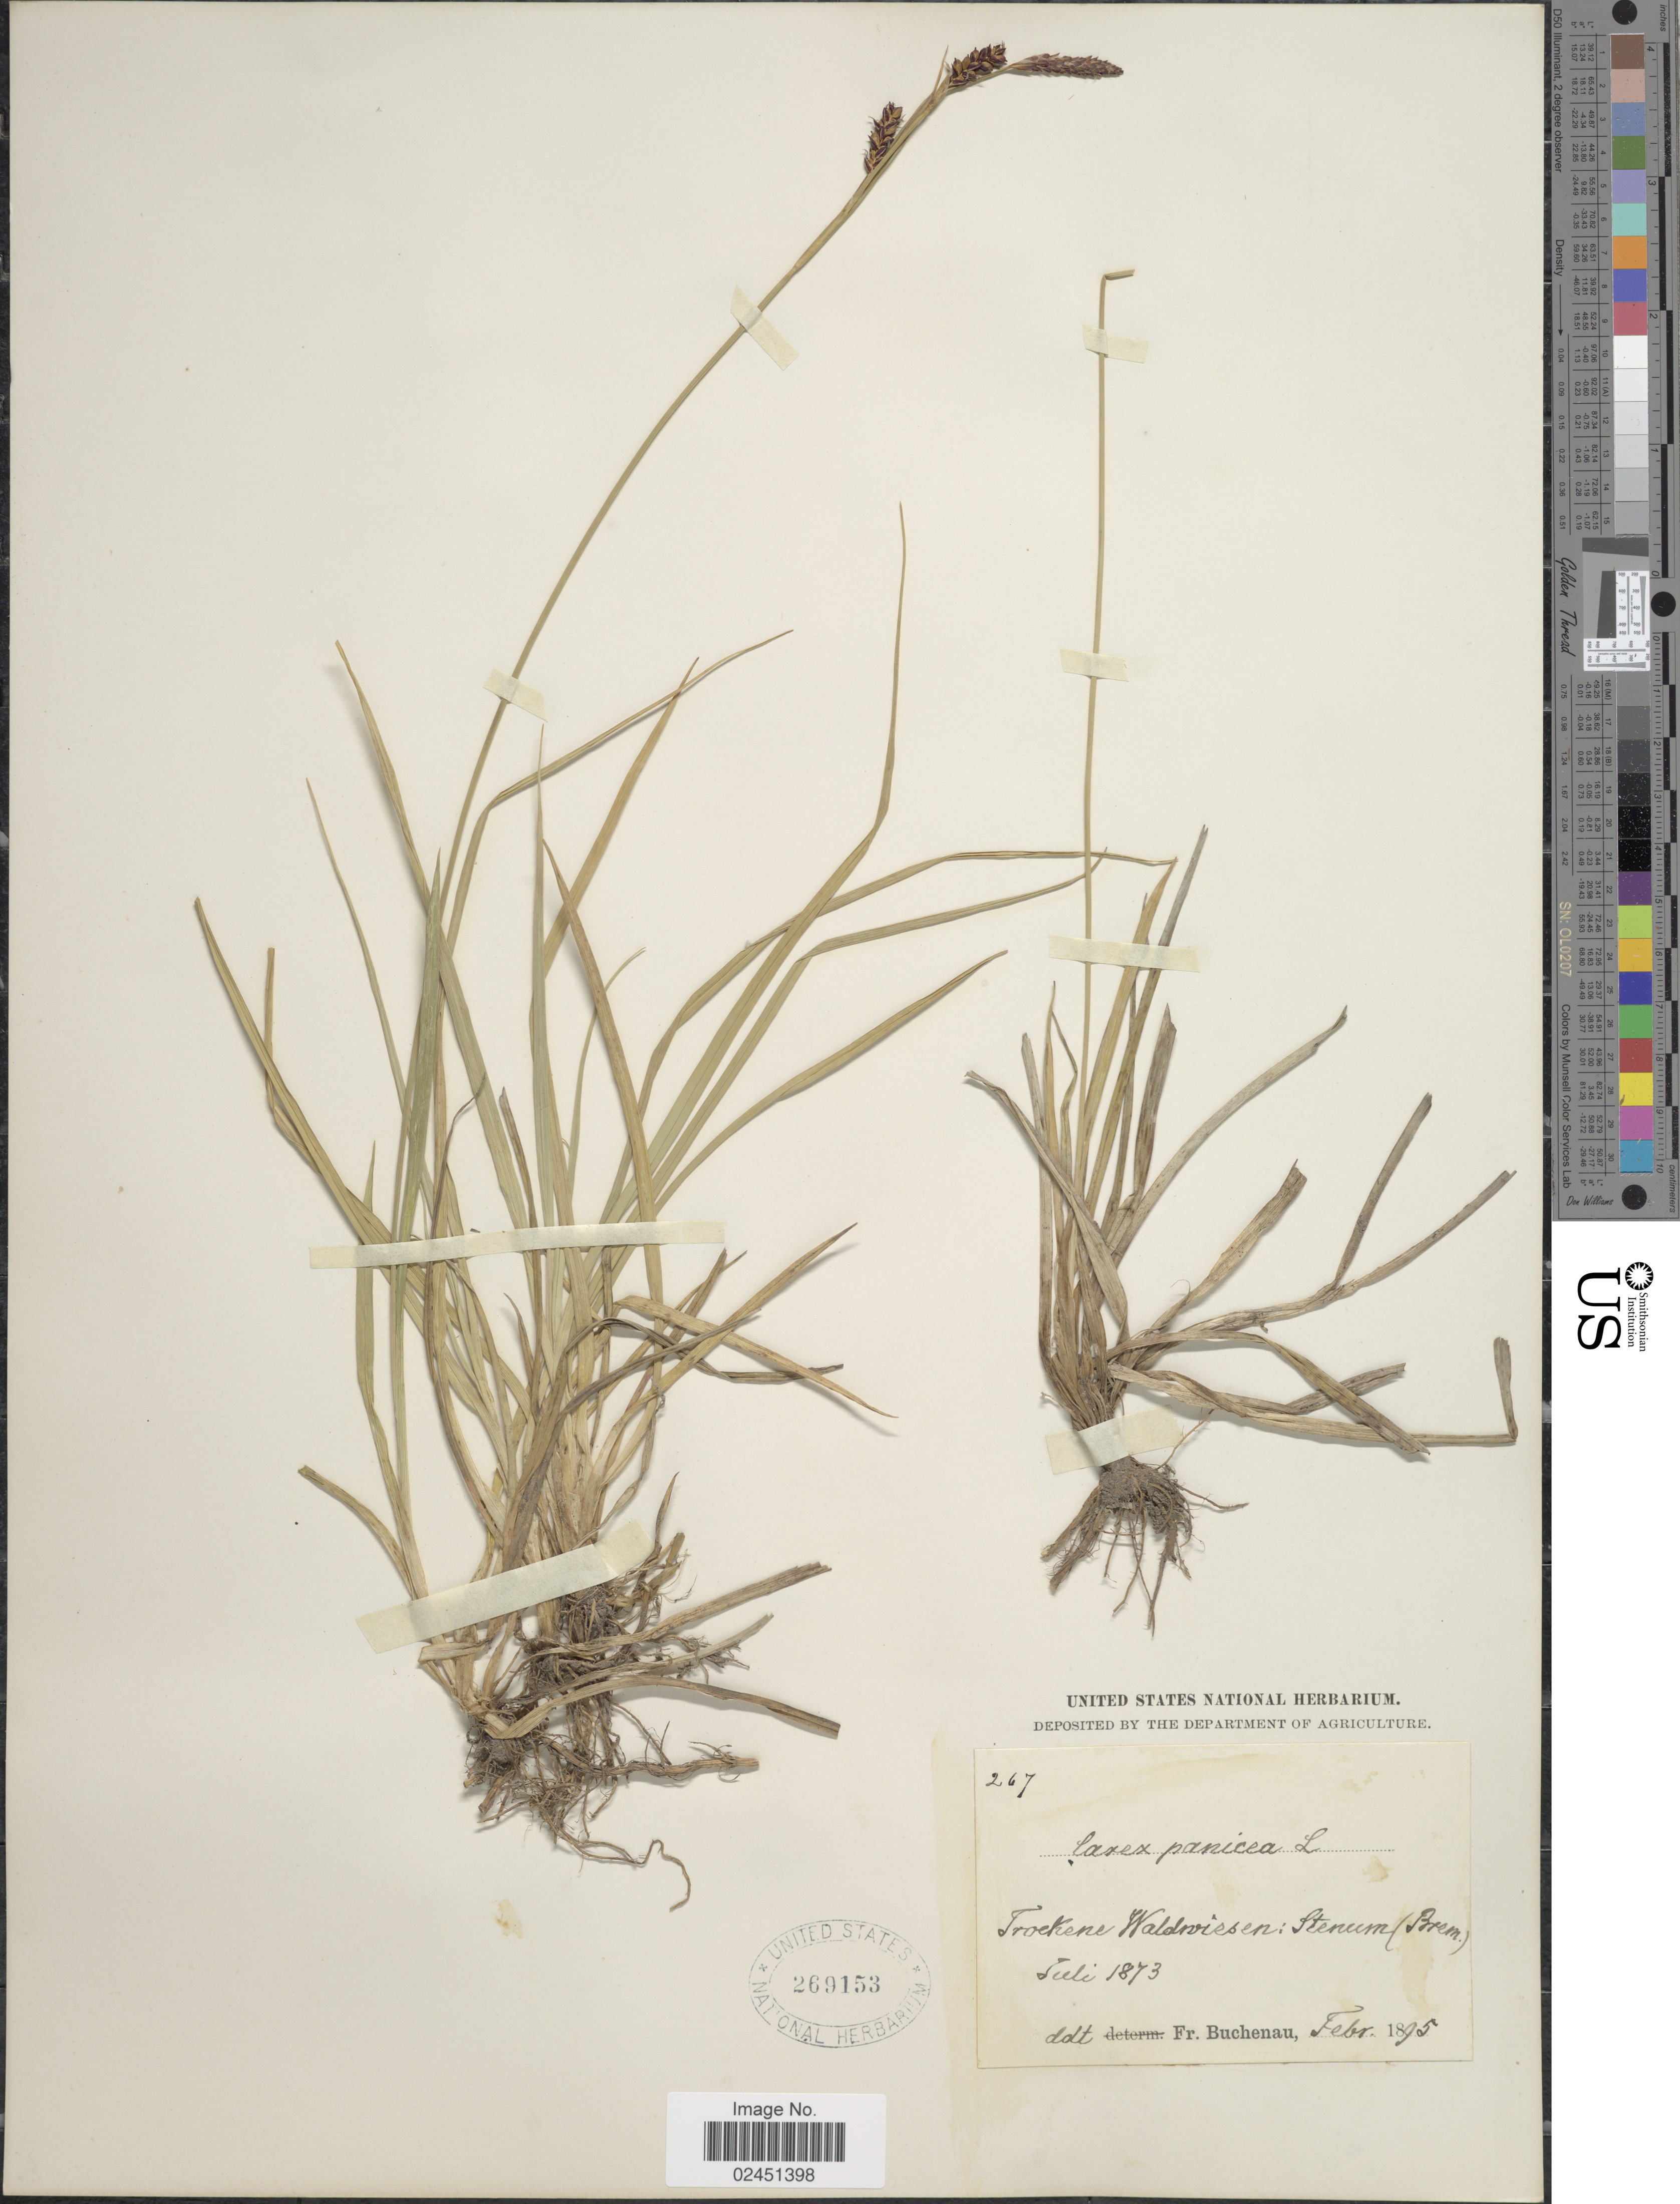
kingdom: Plantae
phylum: Tracheophyta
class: Liliopsida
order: Poales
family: Cyperaceae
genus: Carex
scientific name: Carex panicea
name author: L.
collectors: F. Buchenau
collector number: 267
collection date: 1895-02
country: Germany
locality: Troekene Walvissen: Stenum (Bren.)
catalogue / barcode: US 269153